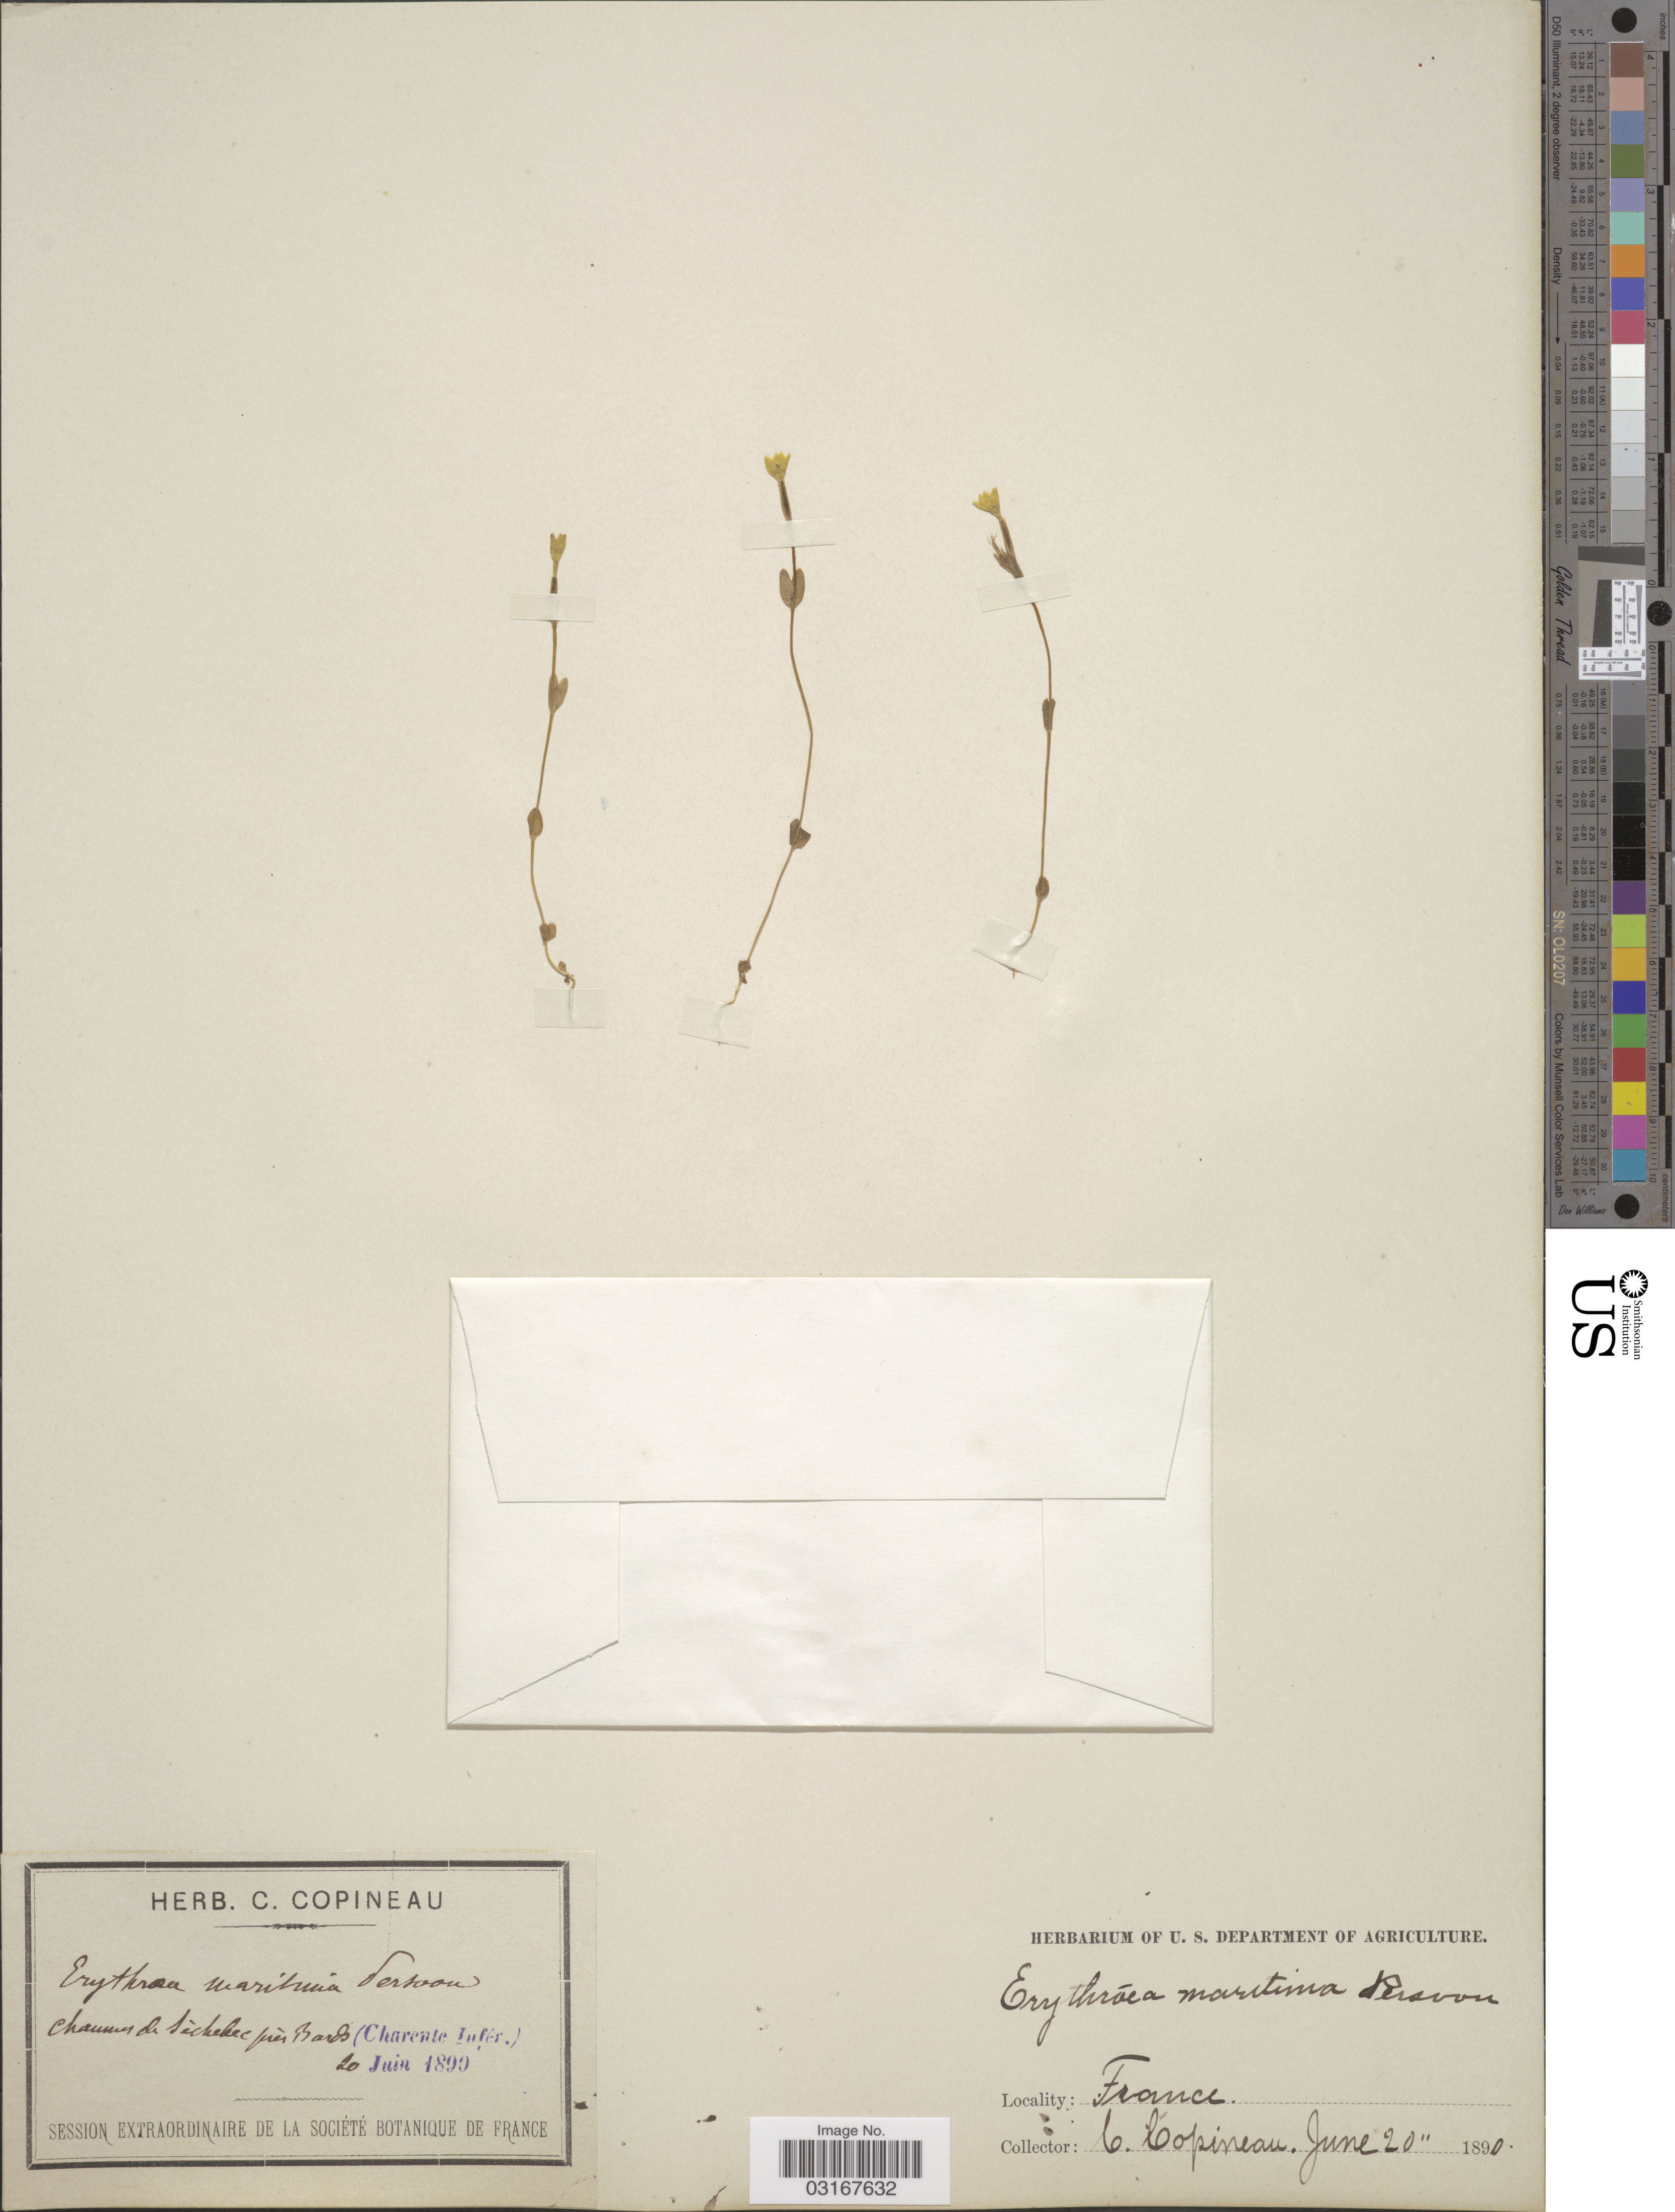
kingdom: Plantae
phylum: Tracheophyta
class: Magnoliopsida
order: Gentianales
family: Gentianaceae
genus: Centaurium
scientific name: Centaurium maritimum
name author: (L.) Fritsch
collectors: C. Copineau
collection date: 1890-06-20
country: France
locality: Près Bards (Charente Infér.).